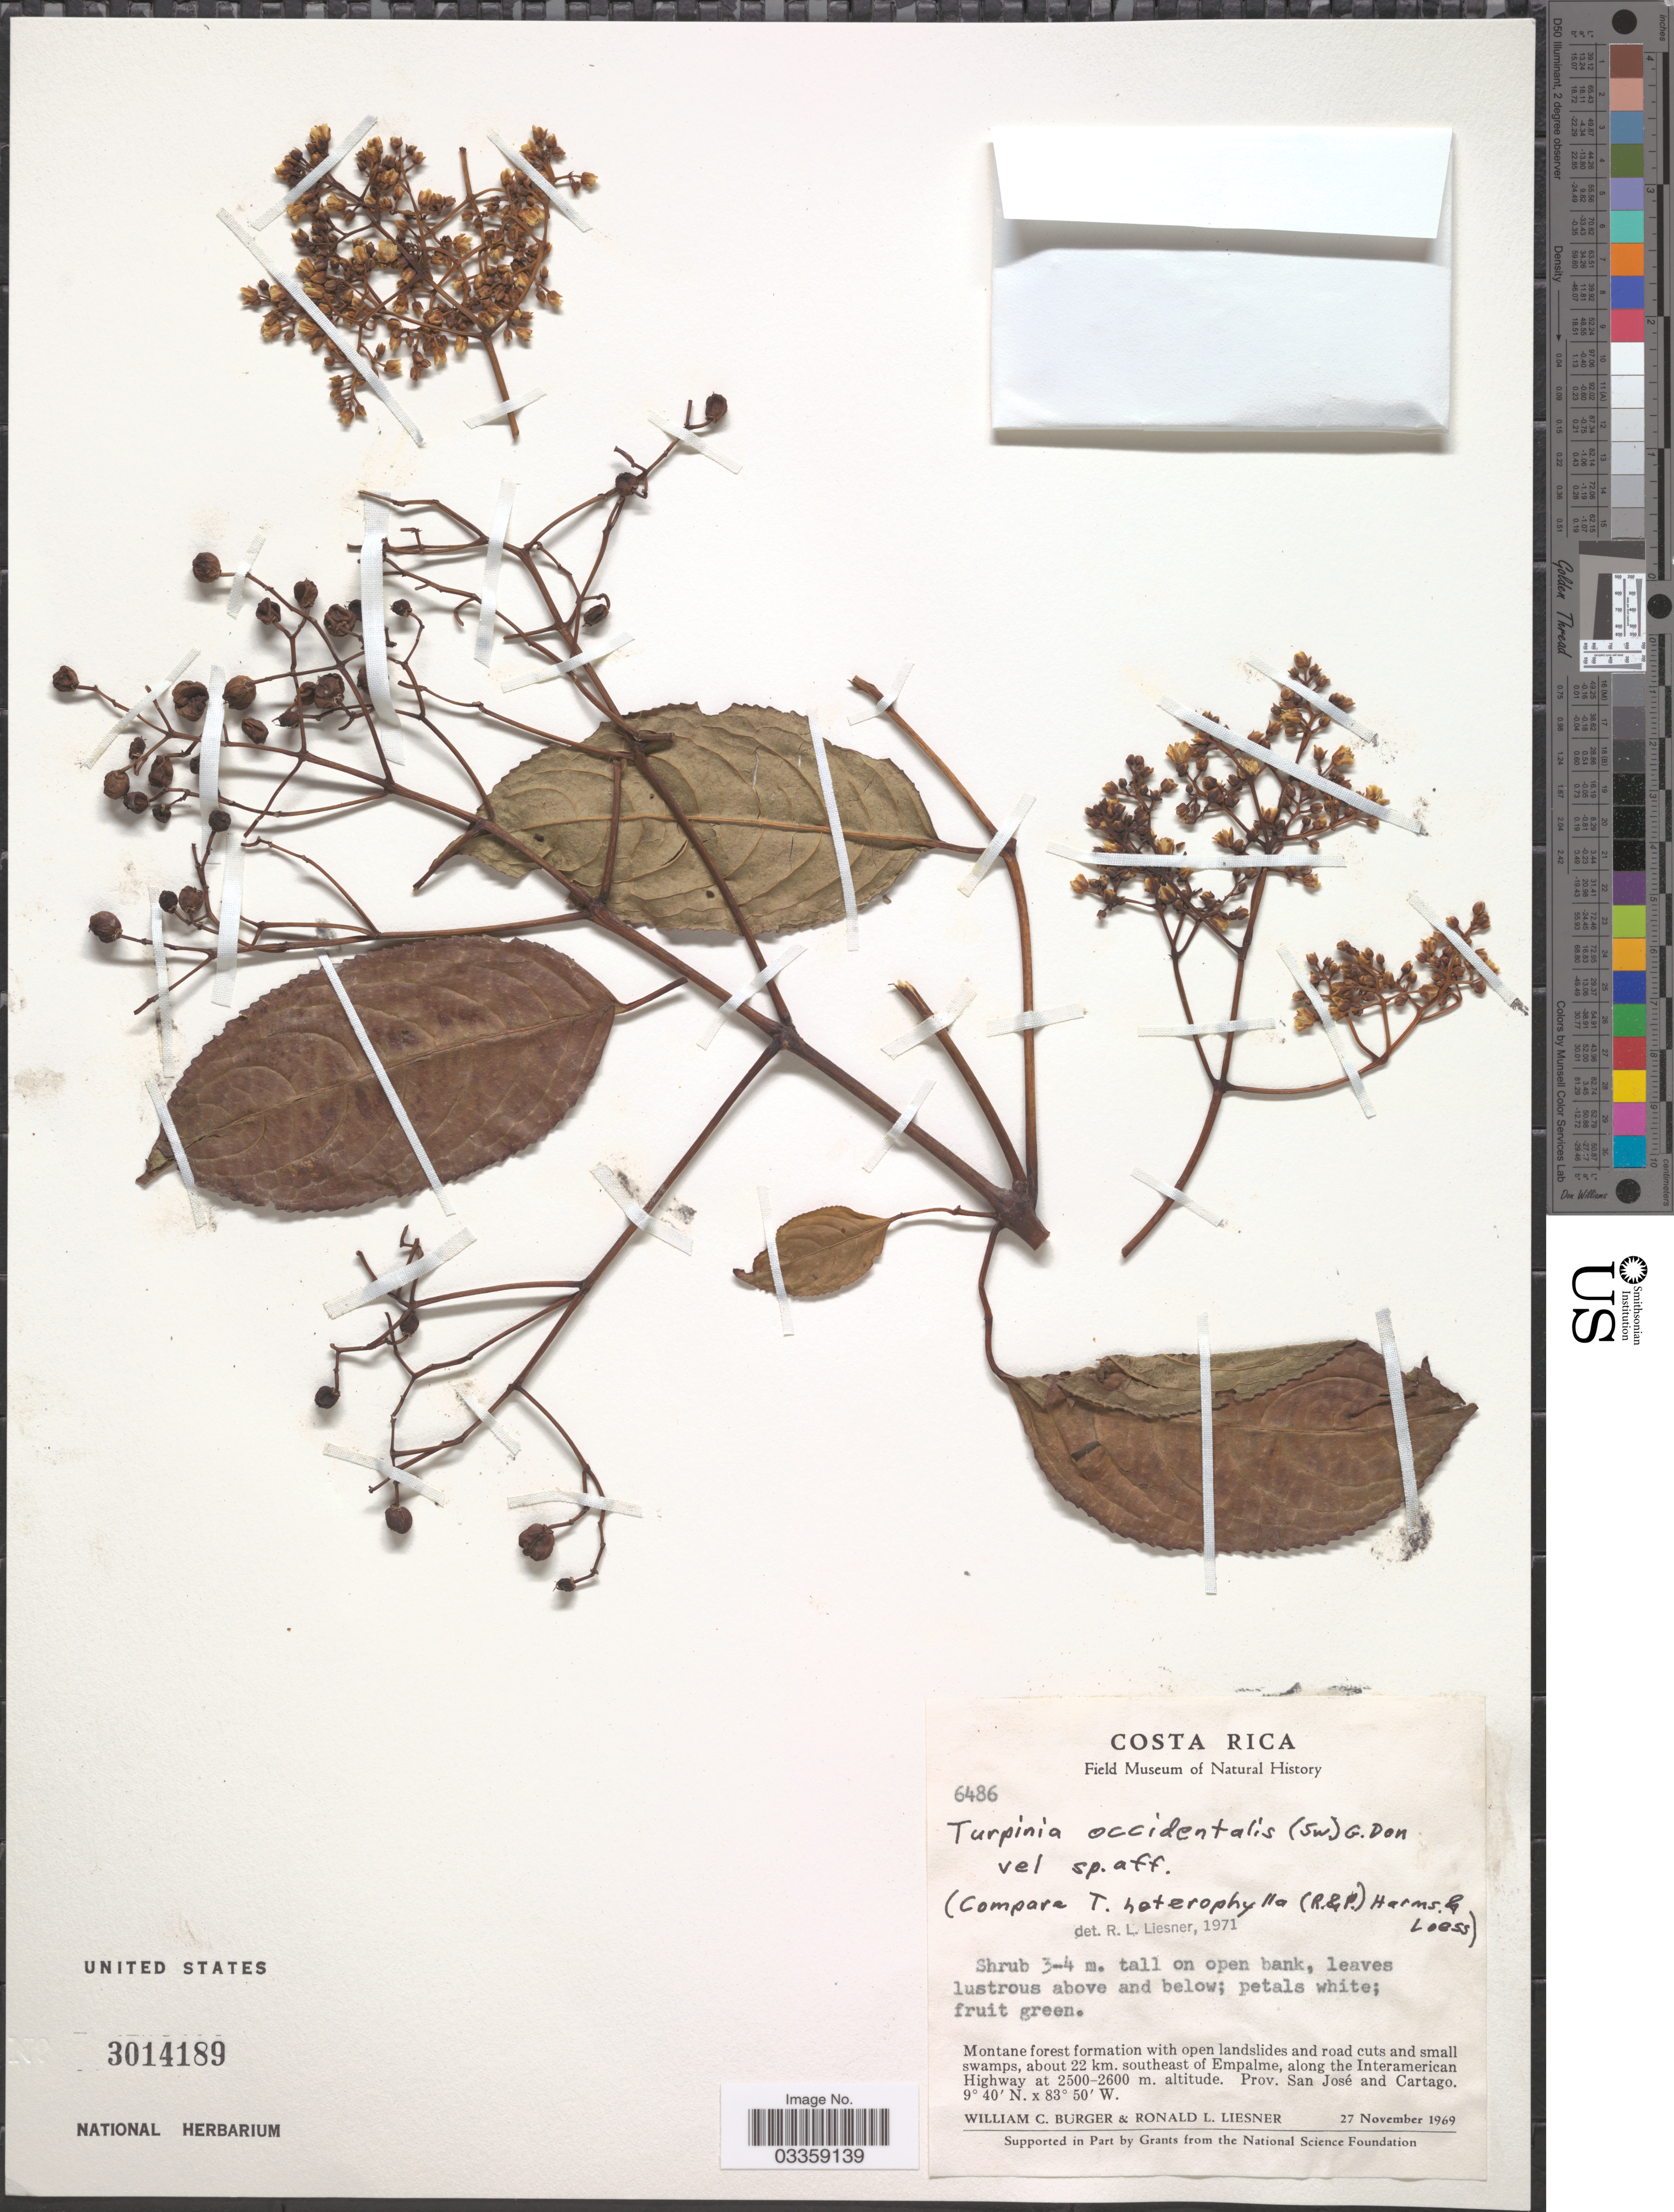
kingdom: Plantae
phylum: Tracheophyta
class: Magnoliopsida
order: Crossosomatales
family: Staphyleaceae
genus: Turpinia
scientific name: Turpinia occidentalis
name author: (Sw.) G. Don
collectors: W. Burger & R. L. Liesner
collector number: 6486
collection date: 1969-11-27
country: Costa Rica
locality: Montane forest formation with open landslides and road cuts and small swamps, about 22 km. southeast of Empalme, along the Interamerican Highway. Prov. San José and Cartago.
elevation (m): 2500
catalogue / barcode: US 3014189